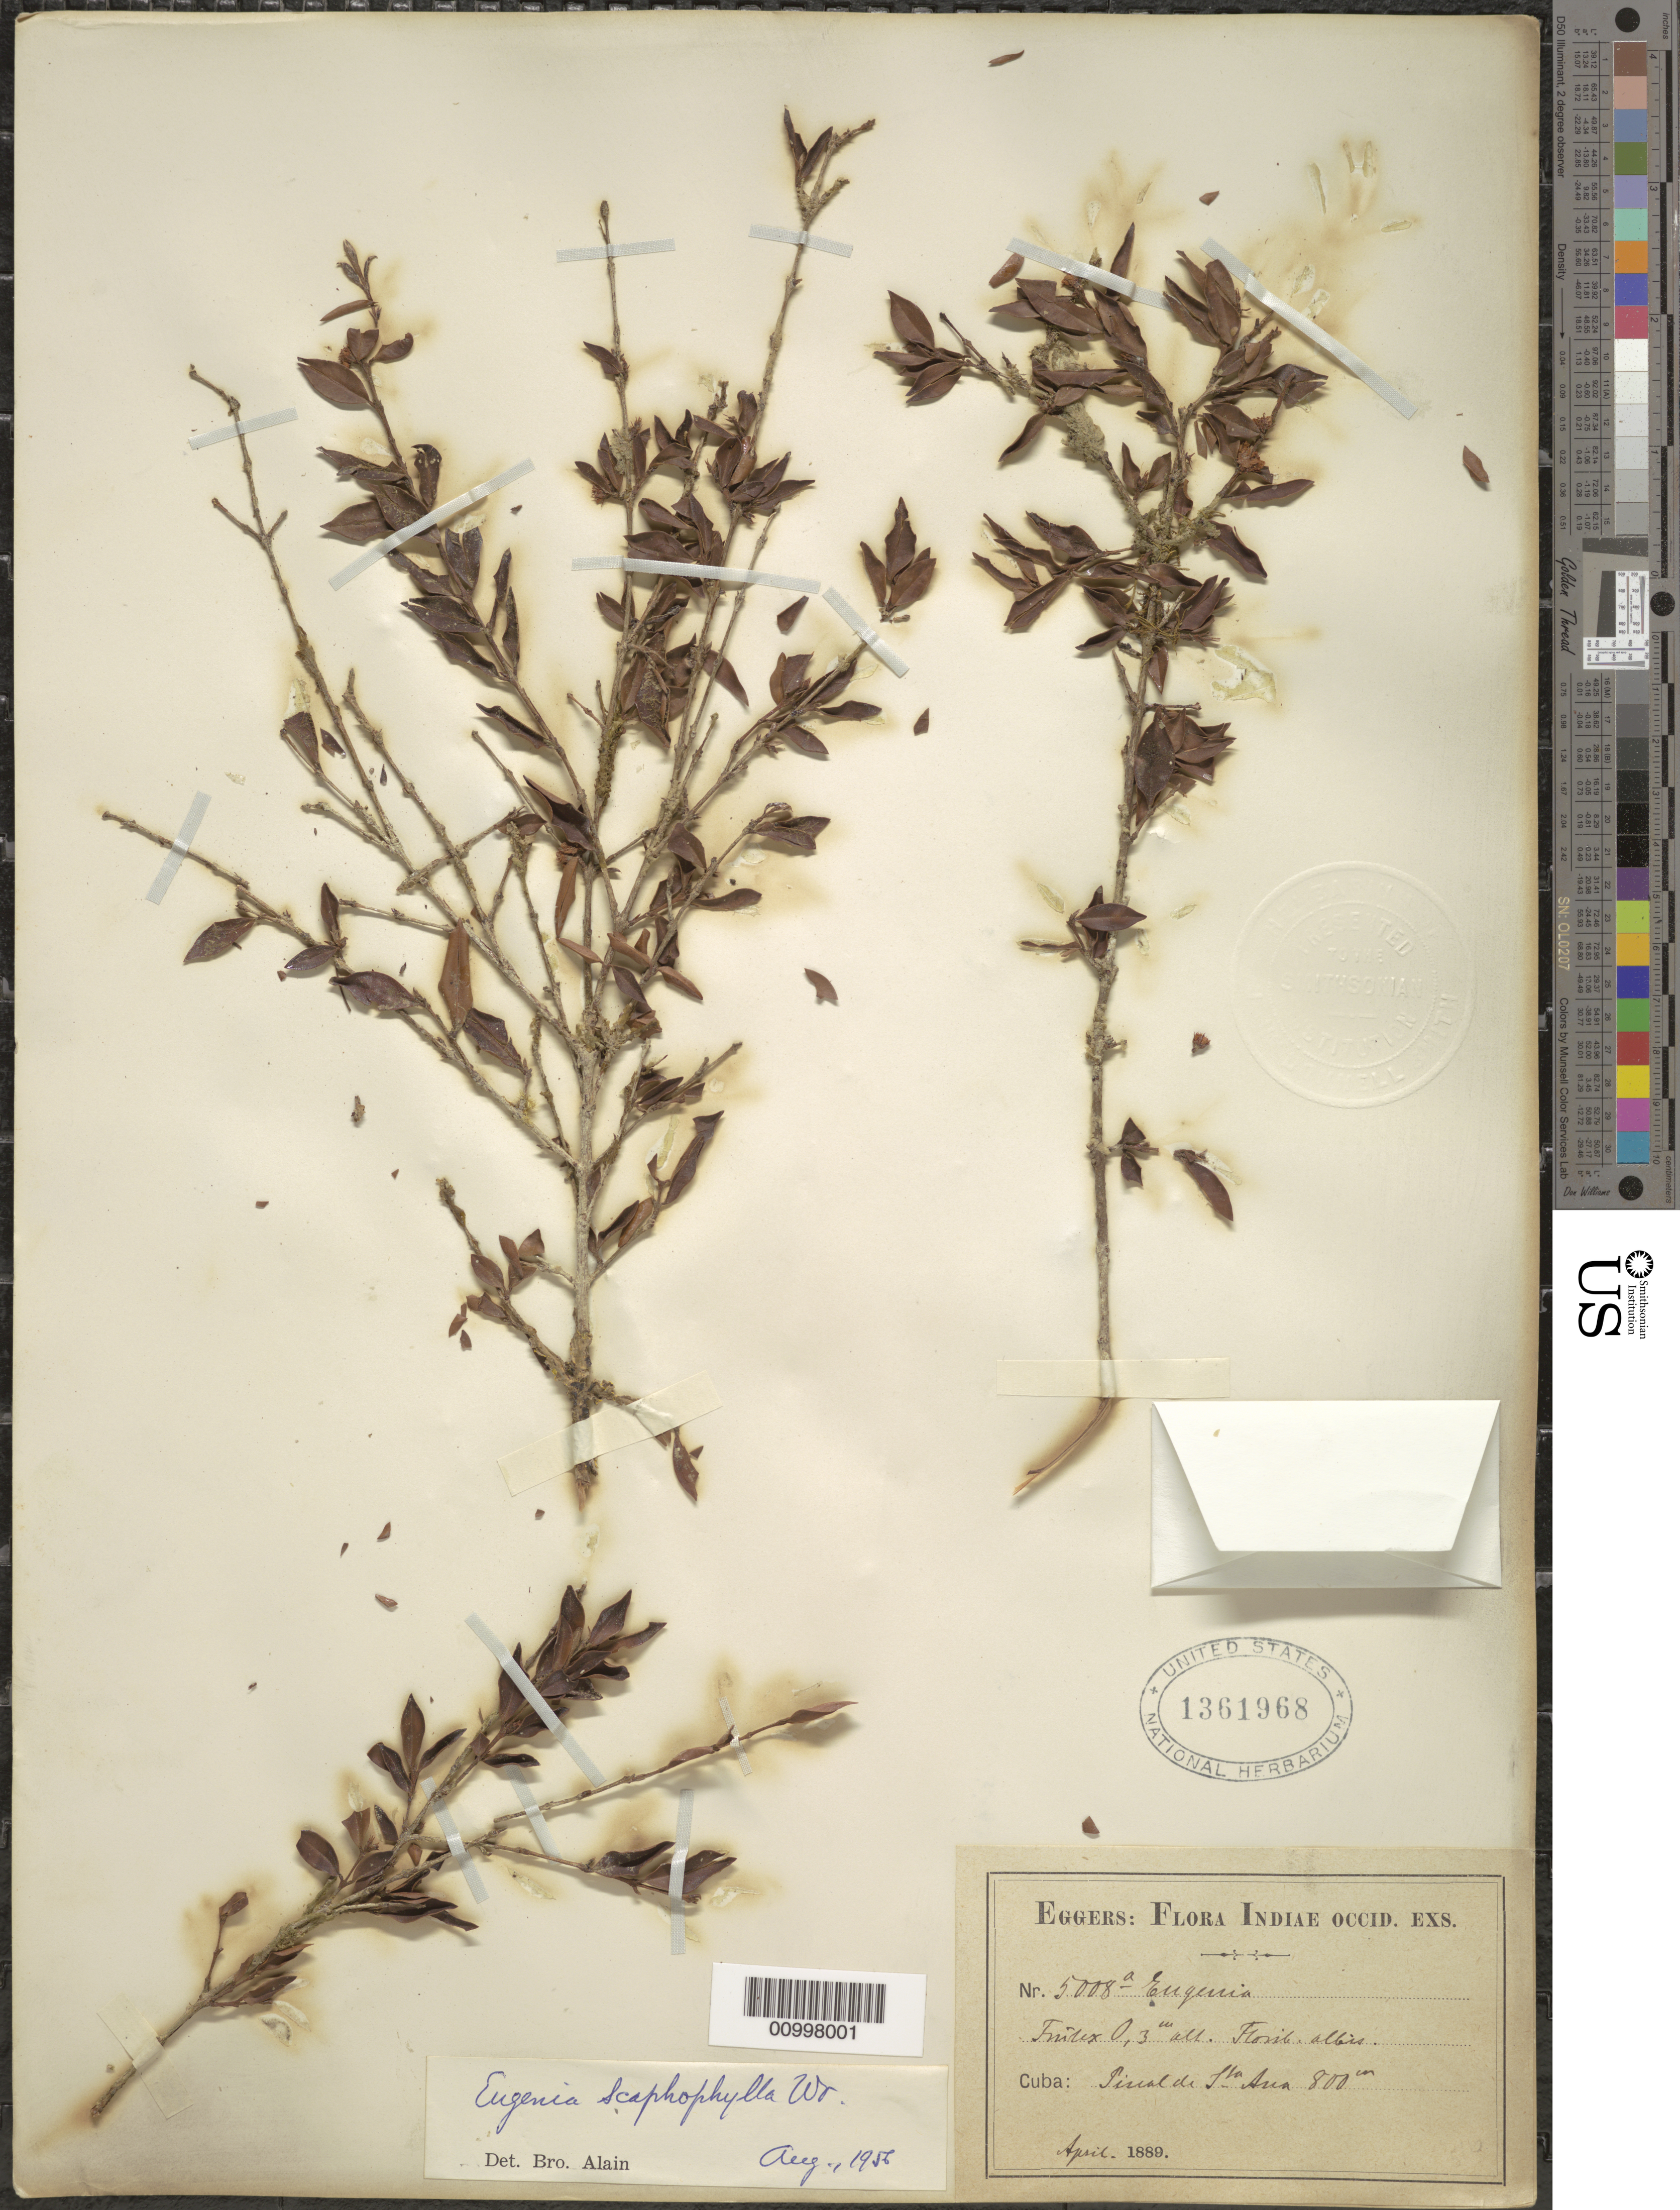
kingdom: Plantae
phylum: Tracheophyta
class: Magnoliopsida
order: Myrtales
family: Myrtaceae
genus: Eugenia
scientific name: Eugenia scaphephylla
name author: C. Wright in Sauvalle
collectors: H. F. A. von Eggers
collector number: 5008 a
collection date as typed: Apr 1889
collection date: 1889-04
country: Cuba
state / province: Matanzas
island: Cuba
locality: Pinal de Santa Ana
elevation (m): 800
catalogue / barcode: US 1361968